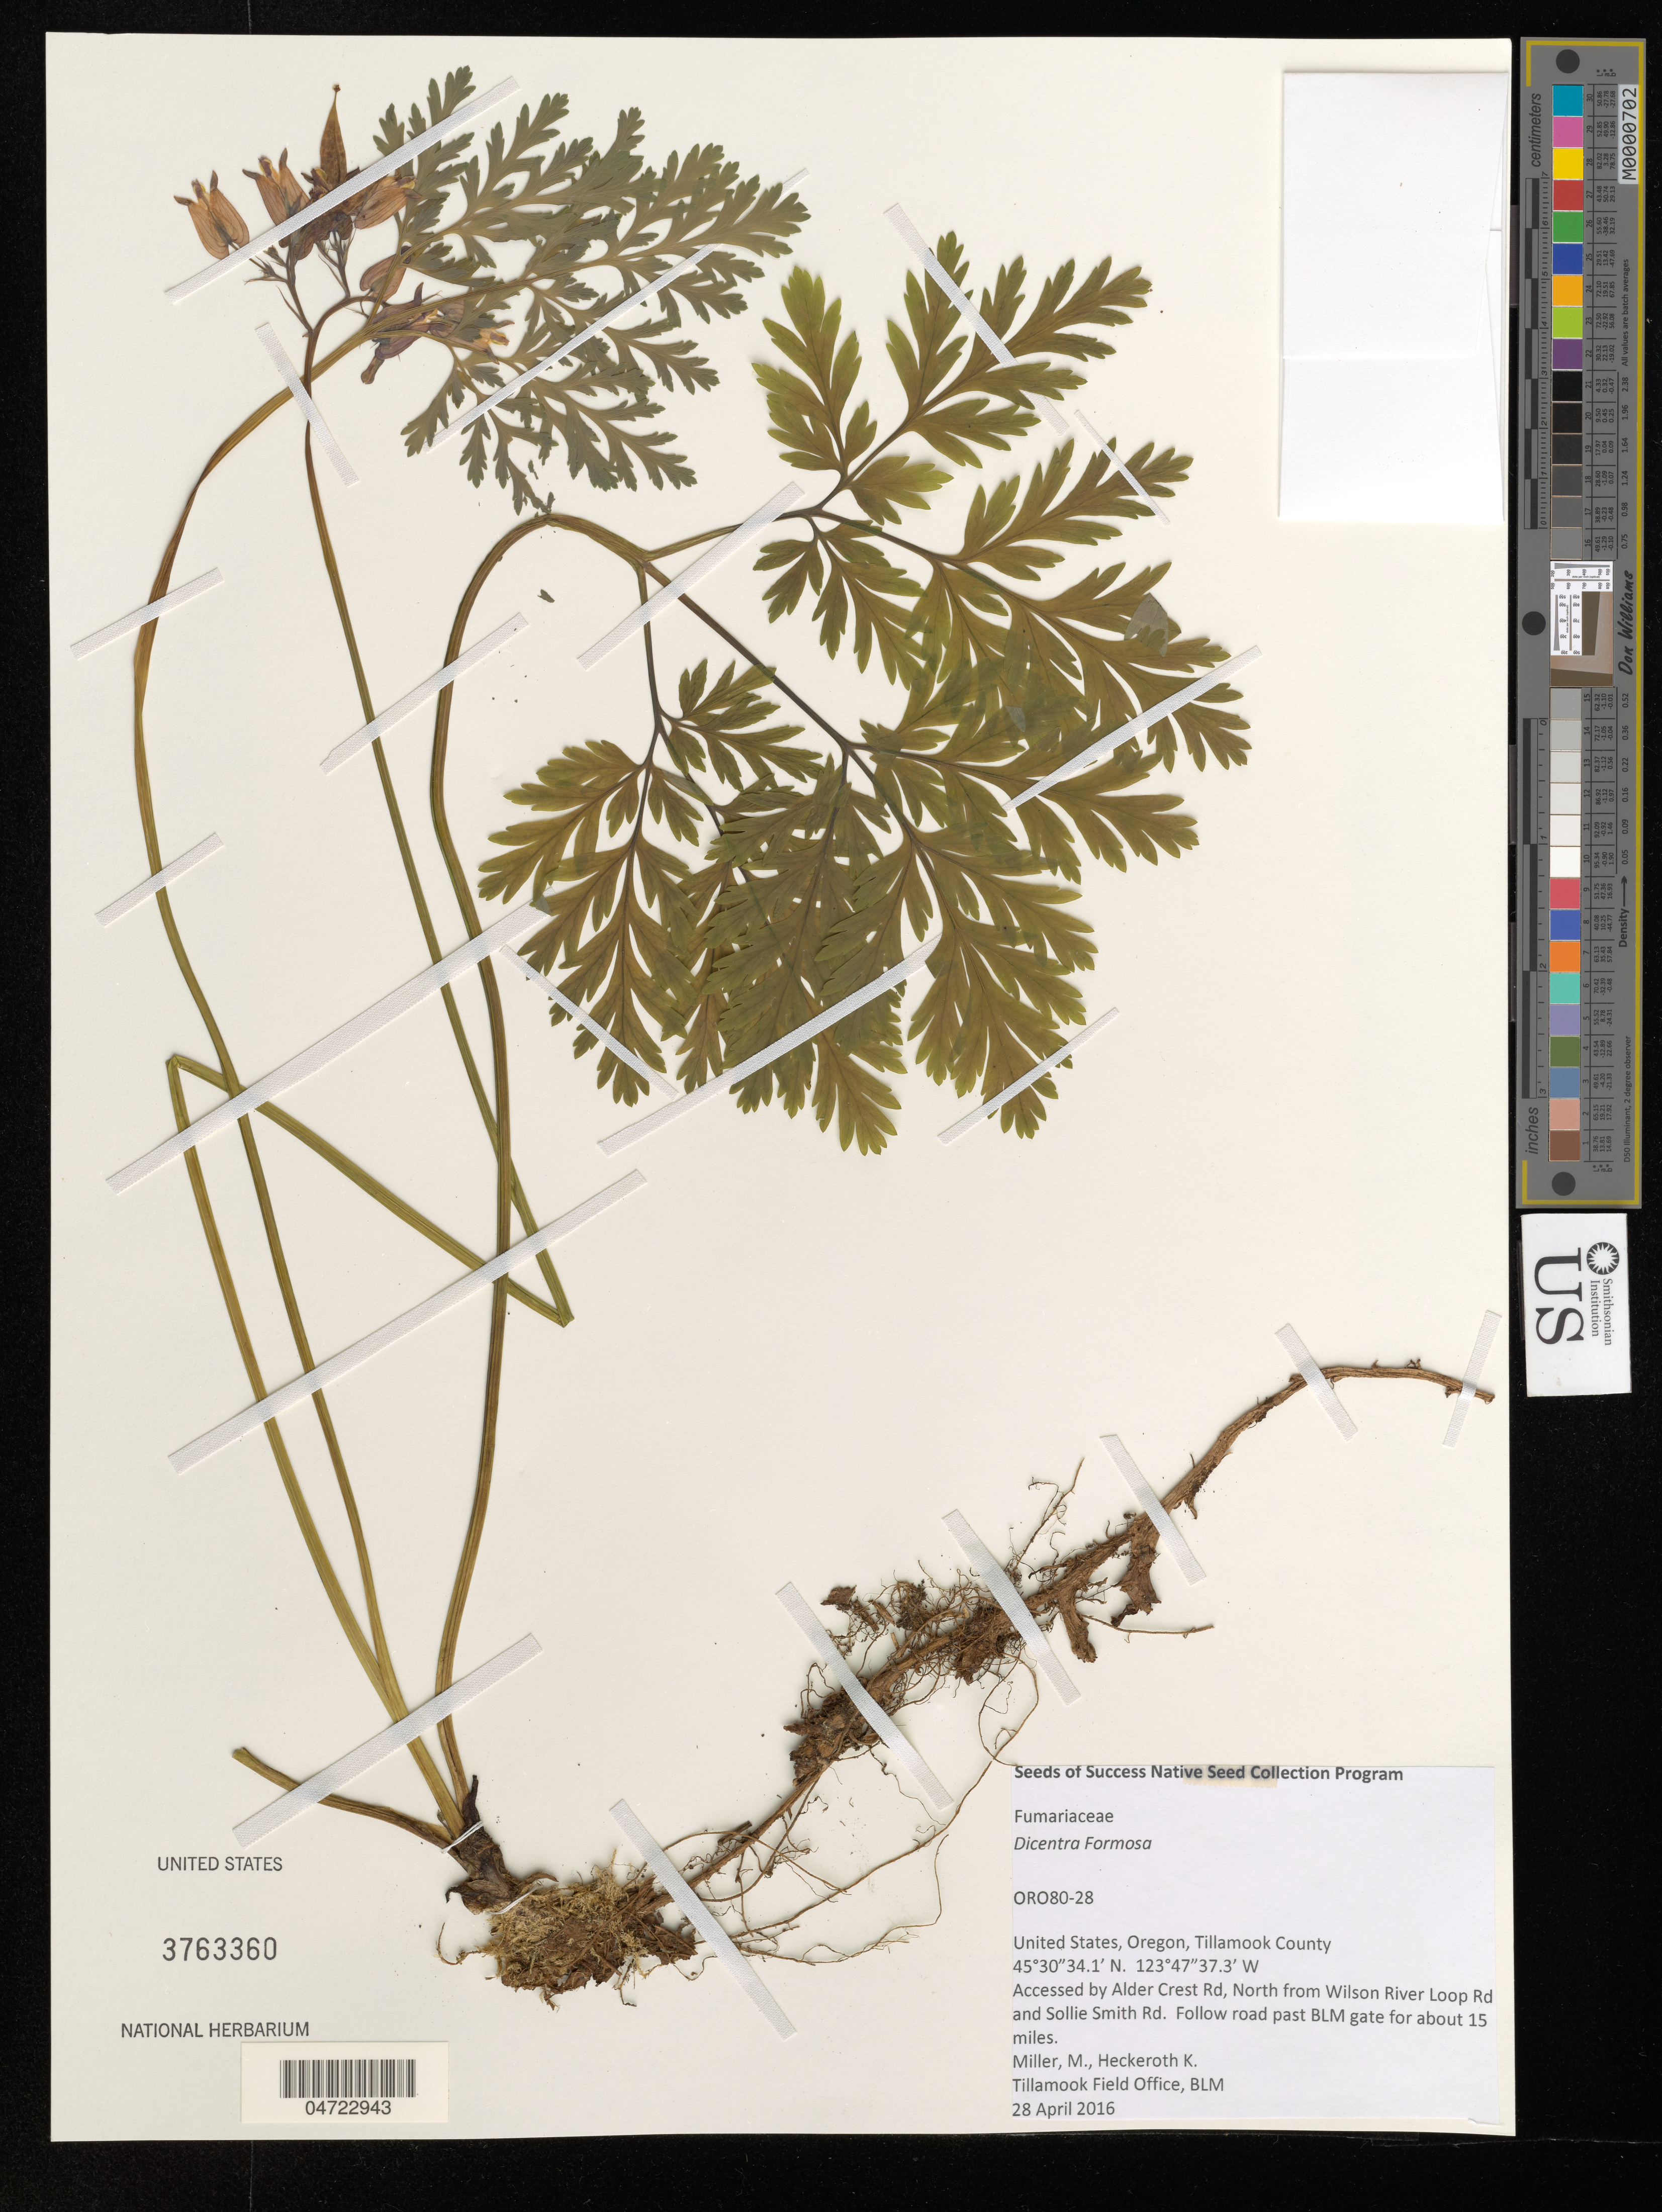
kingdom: Plantae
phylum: Tracheophyta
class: Magnoliopsida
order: Ranunculales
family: Papaveraceae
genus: Dicentra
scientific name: Dicentra formosa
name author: (Haw.) Walp.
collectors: M. Miller & K. Heckeroth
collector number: ORO80-28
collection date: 2016-04-28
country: United States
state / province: Oregon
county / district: Tillamook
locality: Tillamook County. Accessed by Alder Crest Rd, North from Wilson River Loop Rd and Sollie Smith Rd. Follow road past BLM gate for about 15 miles.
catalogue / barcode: US 3763360